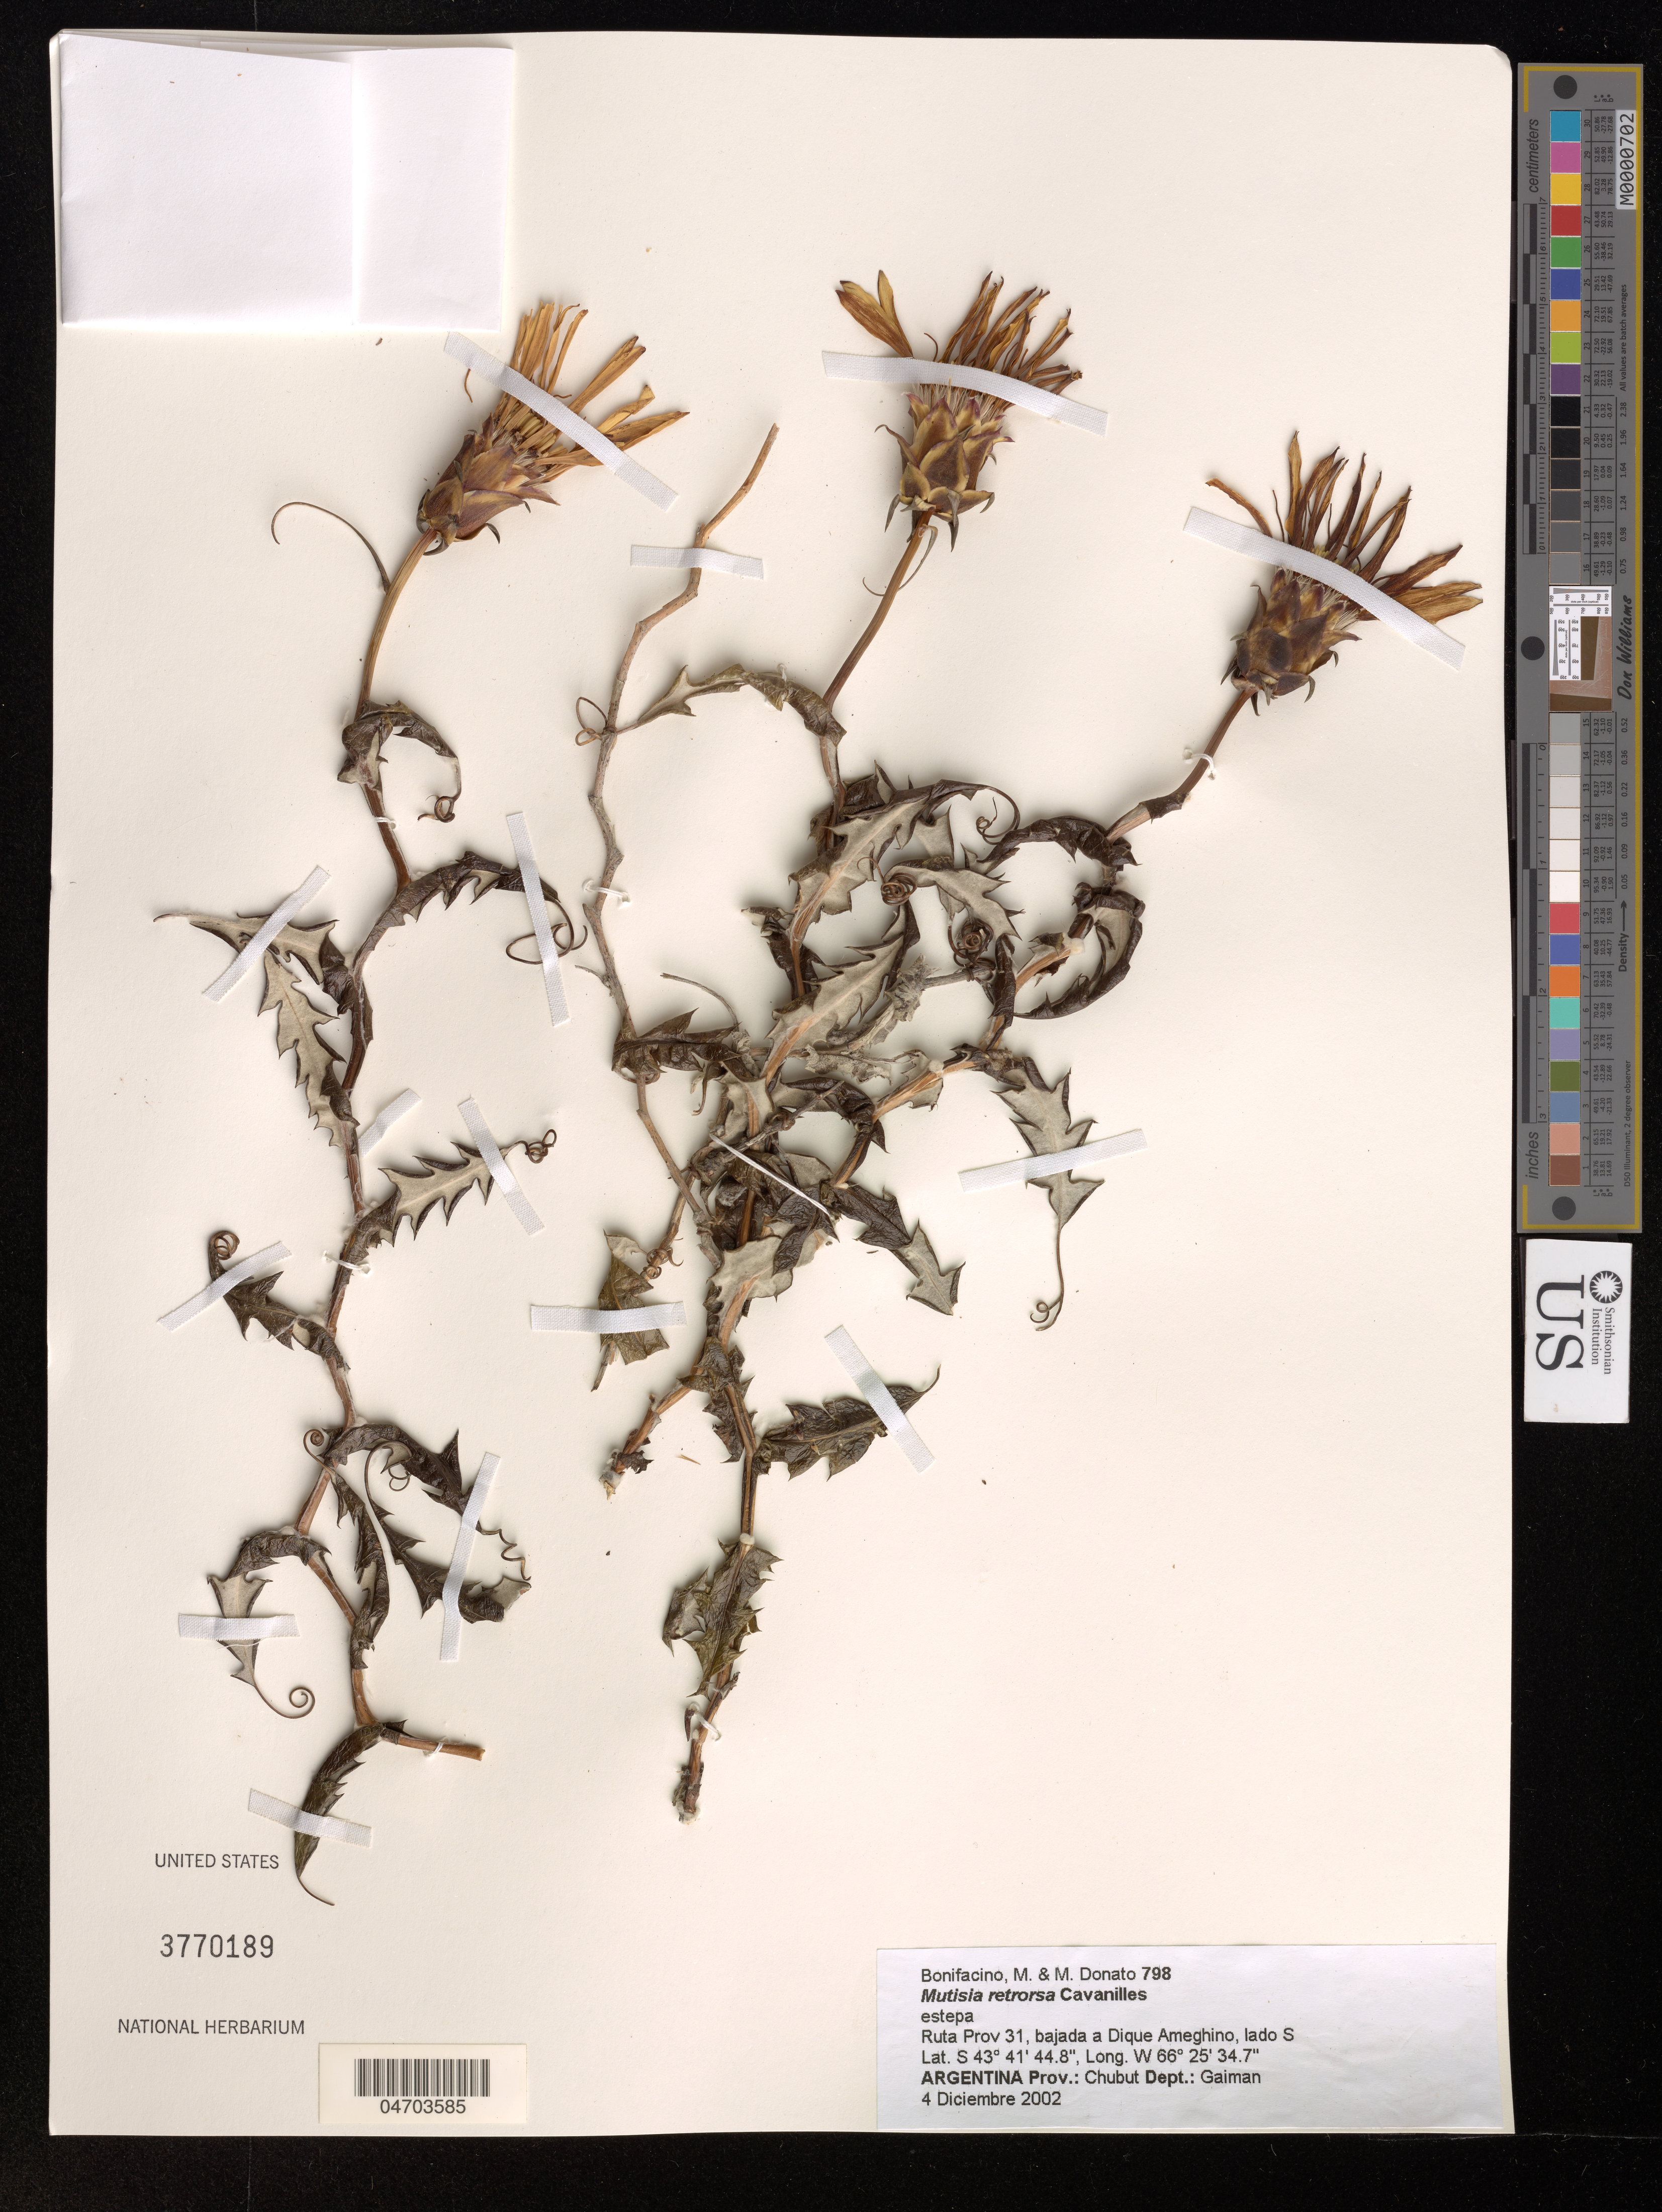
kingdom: Plantae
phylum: Tracheophyta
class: Magnoliopsida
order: Asterales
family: Asteraceae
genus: Mutisia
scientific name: Mutisia retrorsa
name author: Cav.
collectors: M. Bonifacino & M. Donato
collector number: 798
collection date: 2002-12-04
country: Argentina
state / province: Chubut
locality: Ruta Prov 31, bajada a Dique Ameghino, lado S. Dept.: Gaiman.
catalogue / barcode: US 3770189